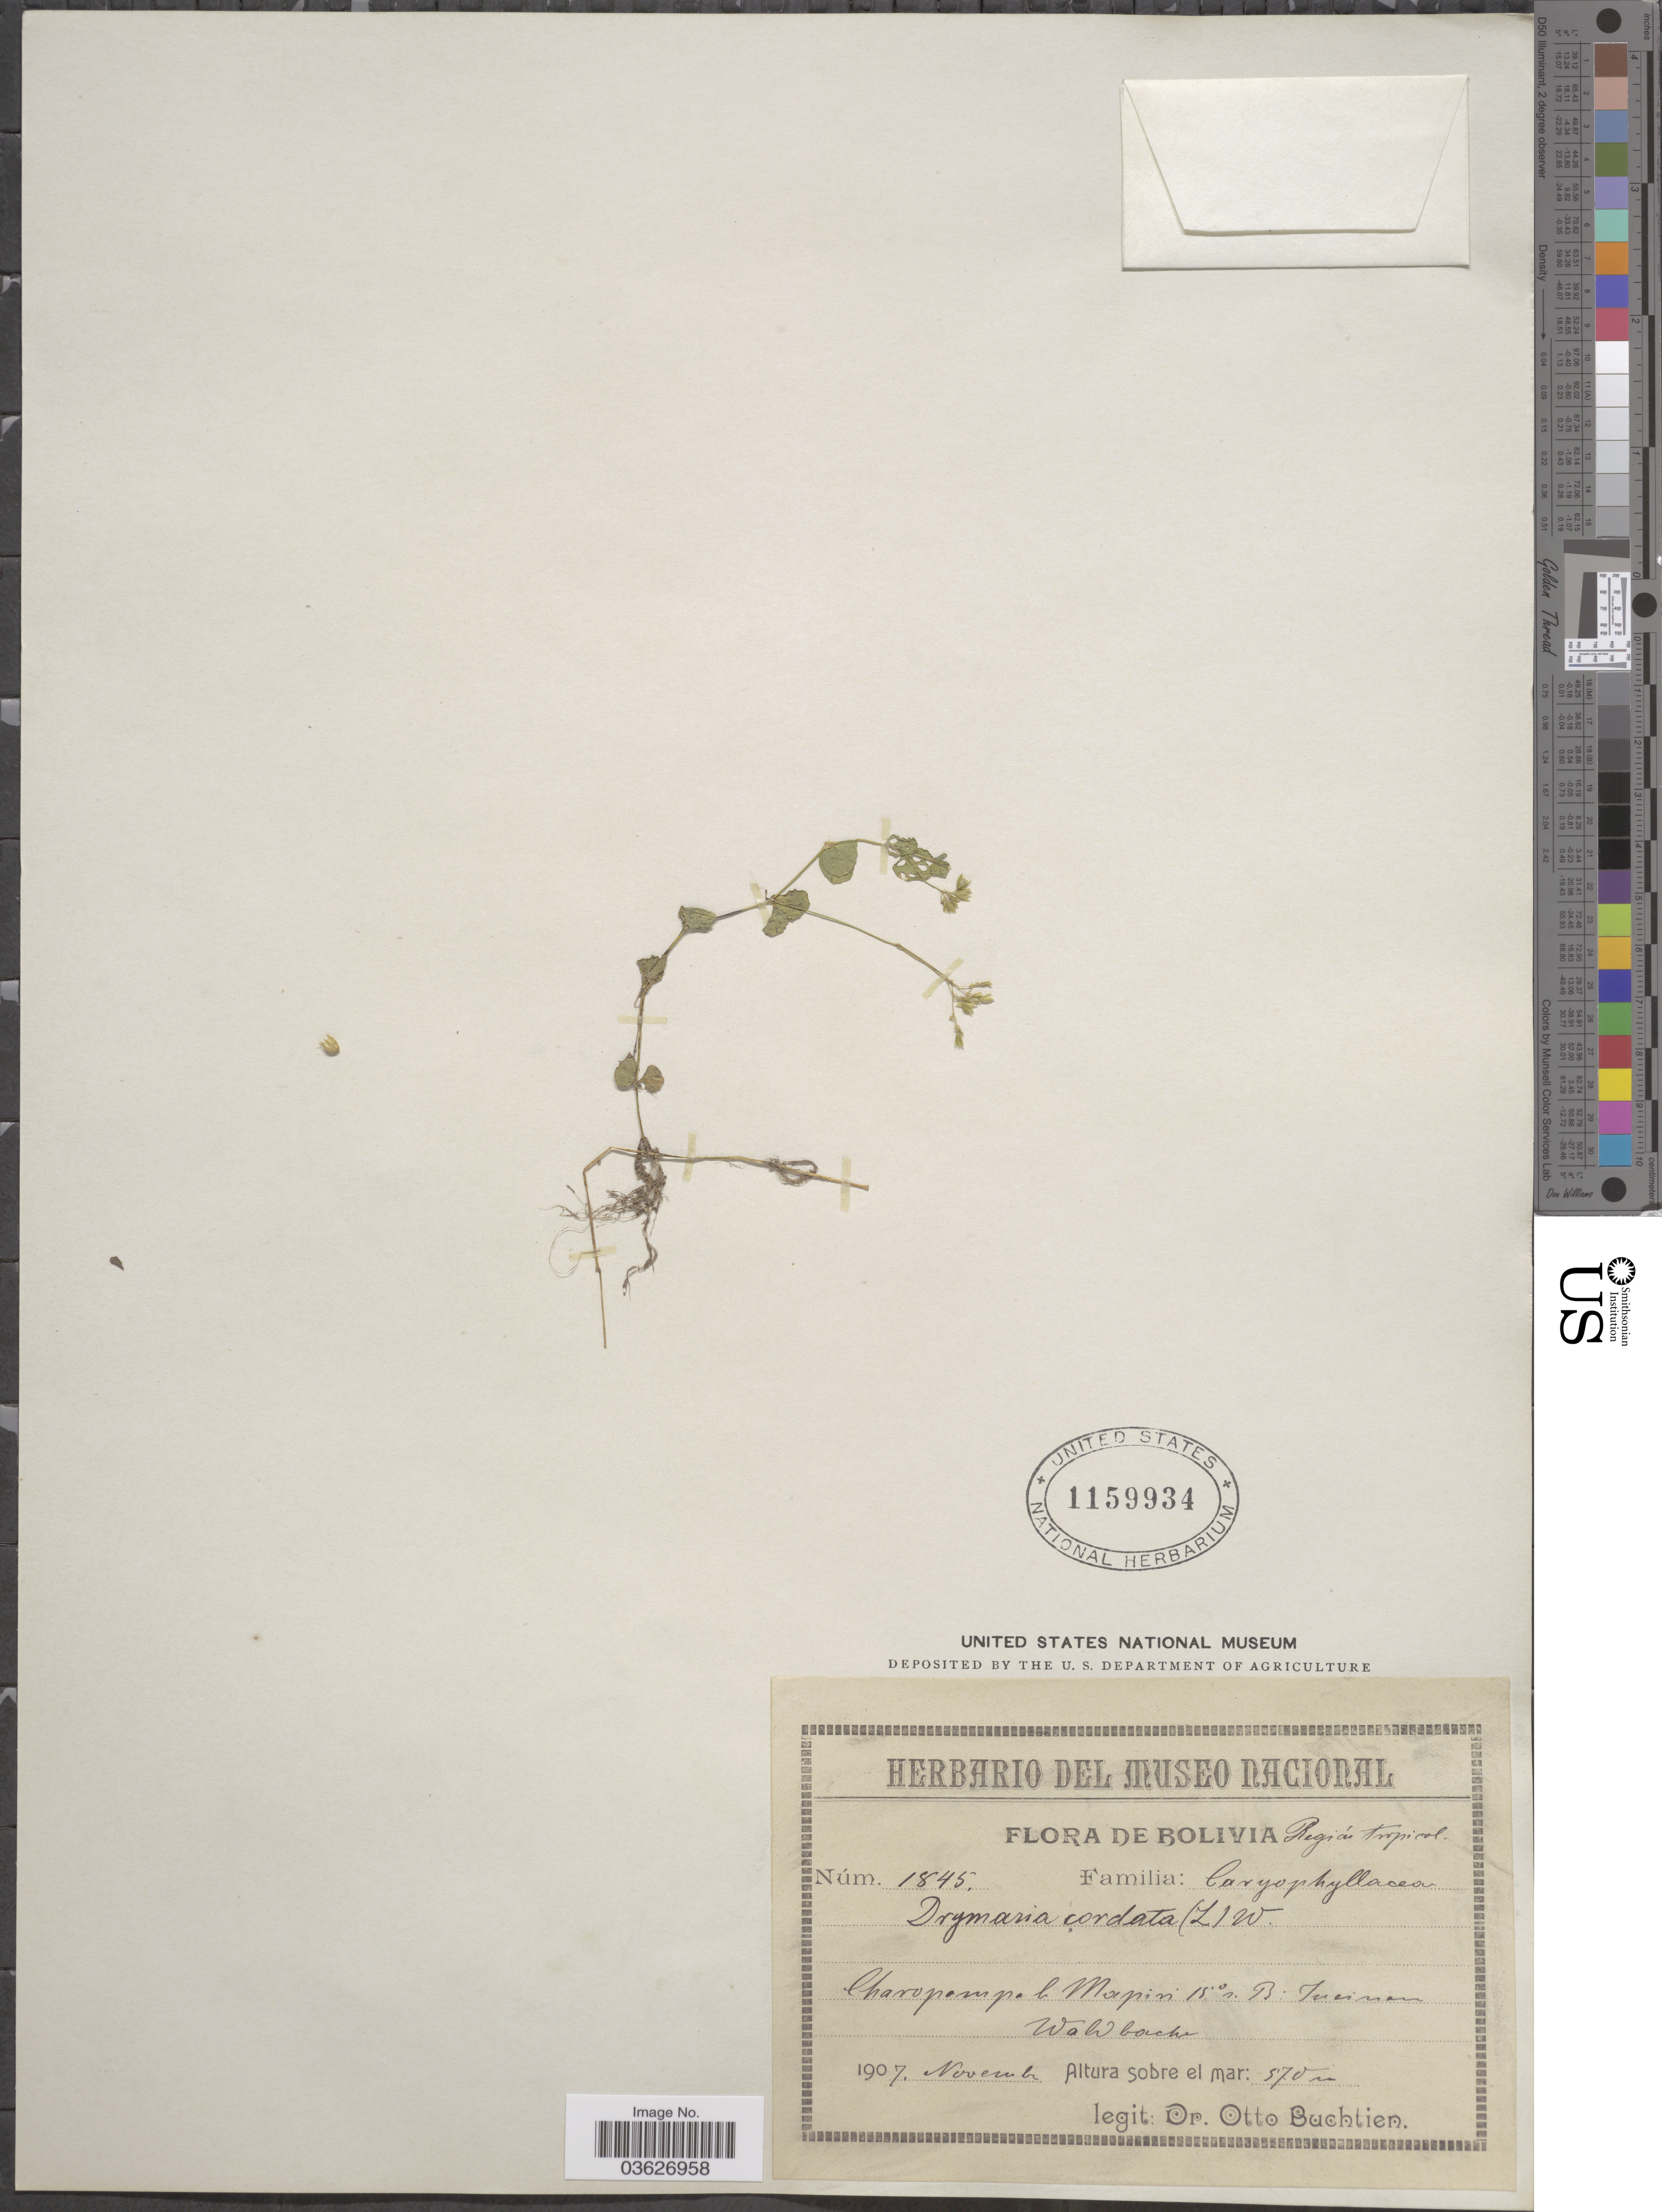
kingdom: Plantae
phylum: Tracheophyta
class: Magnoliopsida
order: Caryophyllales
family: Caryophyllaceae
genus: Drymaria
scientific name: Drymaria cordata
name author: (L.) Willd. ex Schult.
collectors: O. Buchtien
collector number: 1845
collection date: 1907-11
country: Bolivia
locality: Región tropical. Charopampa l. Mapiri 15°s. Br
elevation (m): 570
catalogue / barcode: US 1159934